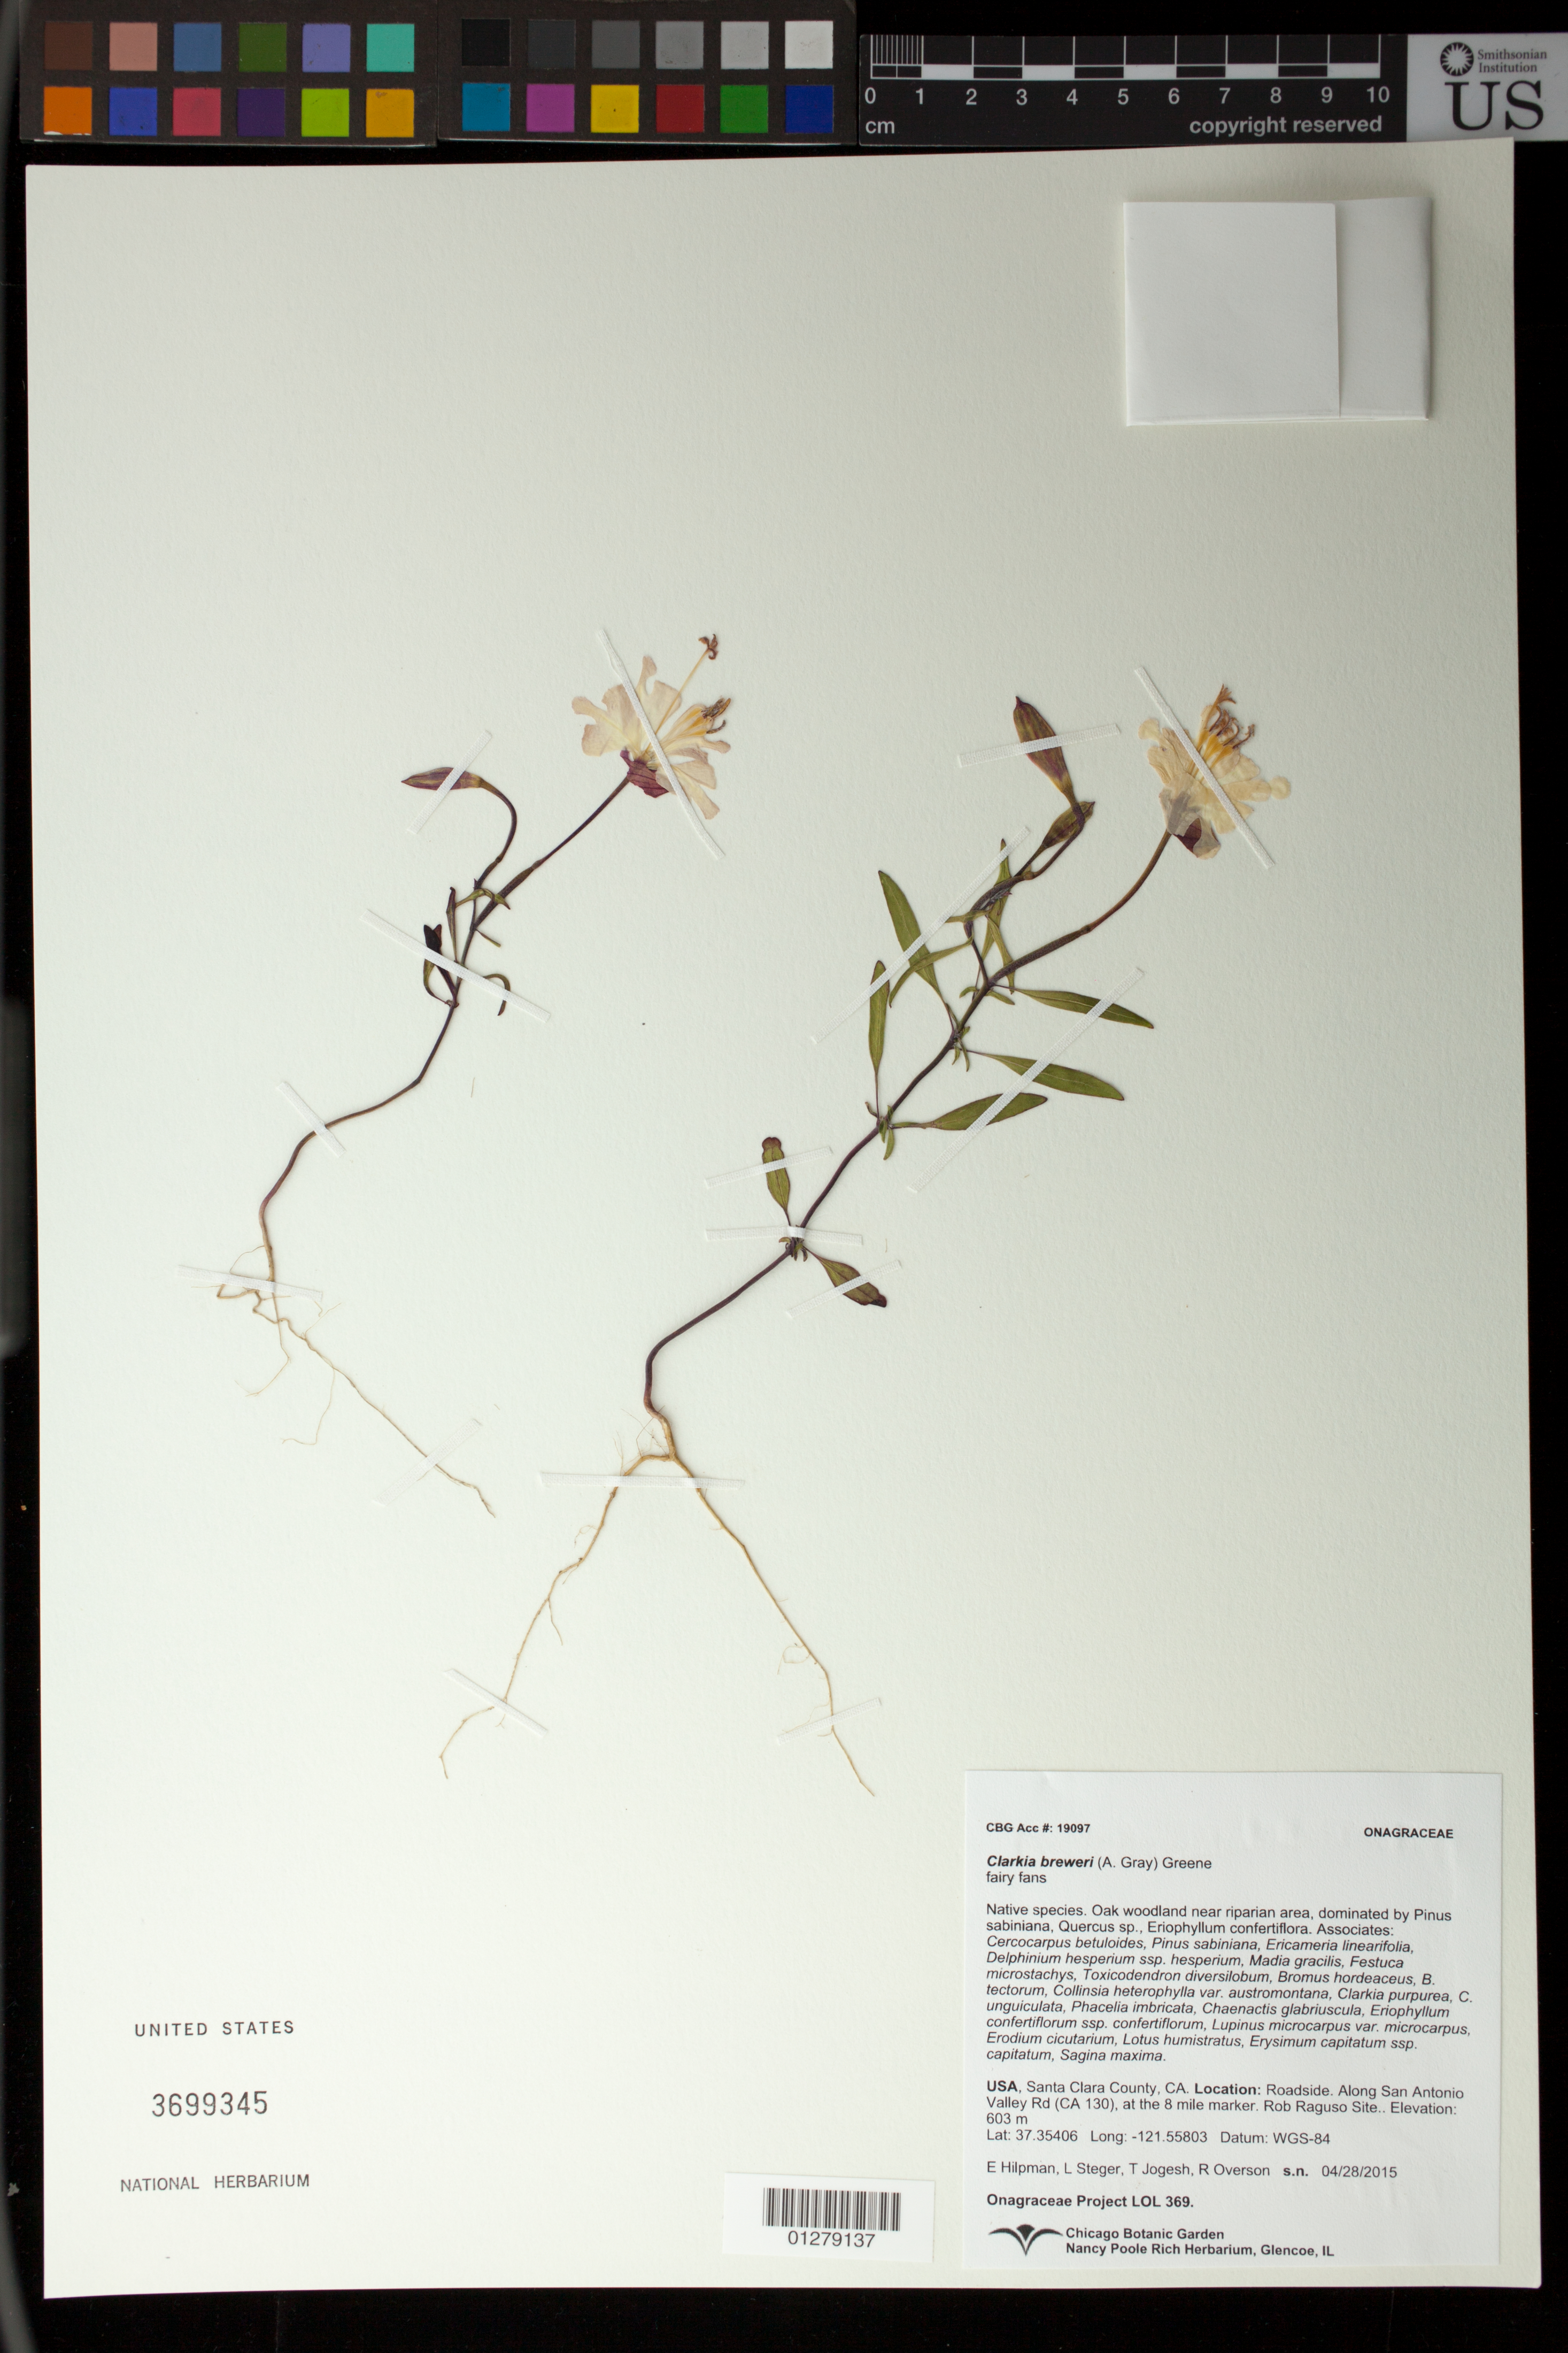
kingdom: Plantae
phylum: Tracheophyta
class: Magnoliopsida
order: Myrtales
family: Onagraceae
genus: Clarkia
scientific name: Clarkia breweri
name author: (A. Gray) Greene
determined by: Wagner, W. L., (BOT), Smithsonian Institution - National Museum of Natural History (UNITED STATES)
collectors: E. Hilpman, L. Steger, R. Overson & T. Jojesh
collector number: LOL 369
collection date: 2015-04-28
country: United States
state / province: California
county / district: Santa Clara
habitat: Oak woodland near riparian area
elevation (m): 603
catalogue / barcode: US 3699345